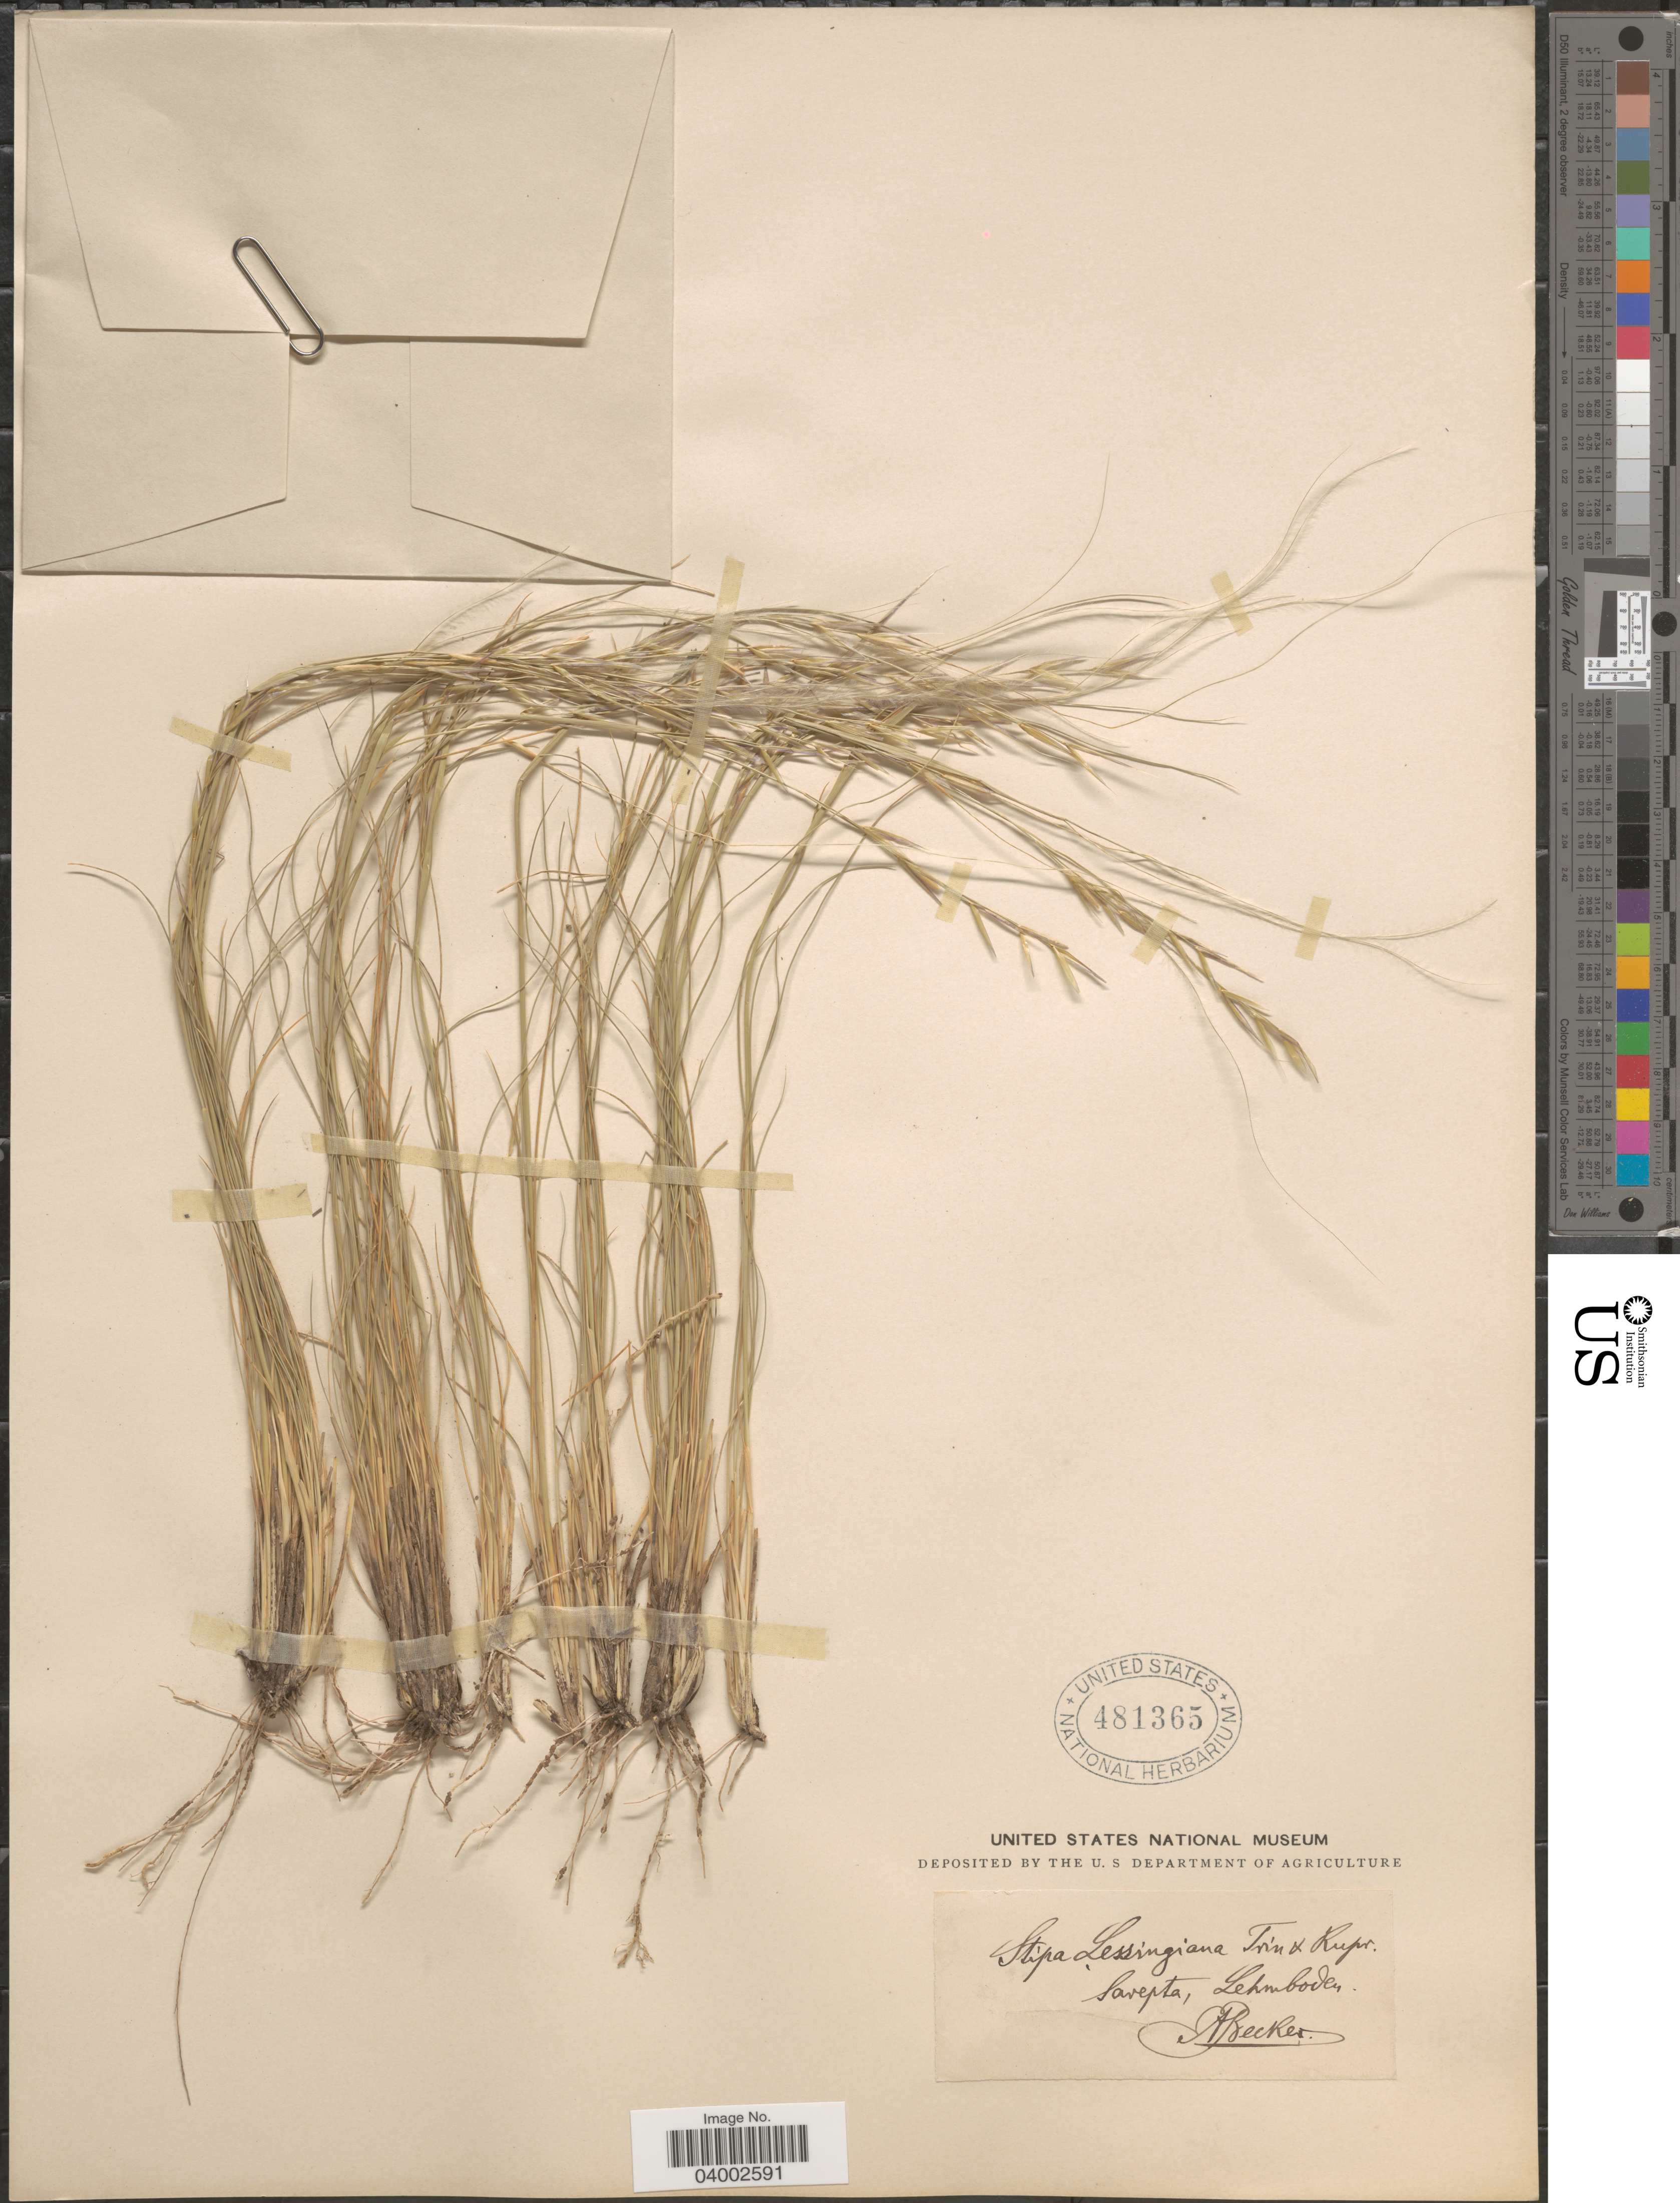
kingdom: Plantae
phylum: Tracheophyta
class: Liliopsida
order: Poales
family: Poaceae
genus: Stipa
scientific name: Stipa lessingiana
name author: Trin. & Rupr.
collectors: A. Becker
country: Russian Federation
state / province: Volgograd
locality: Sarepta, Lehmboden.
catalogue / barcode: US 481365